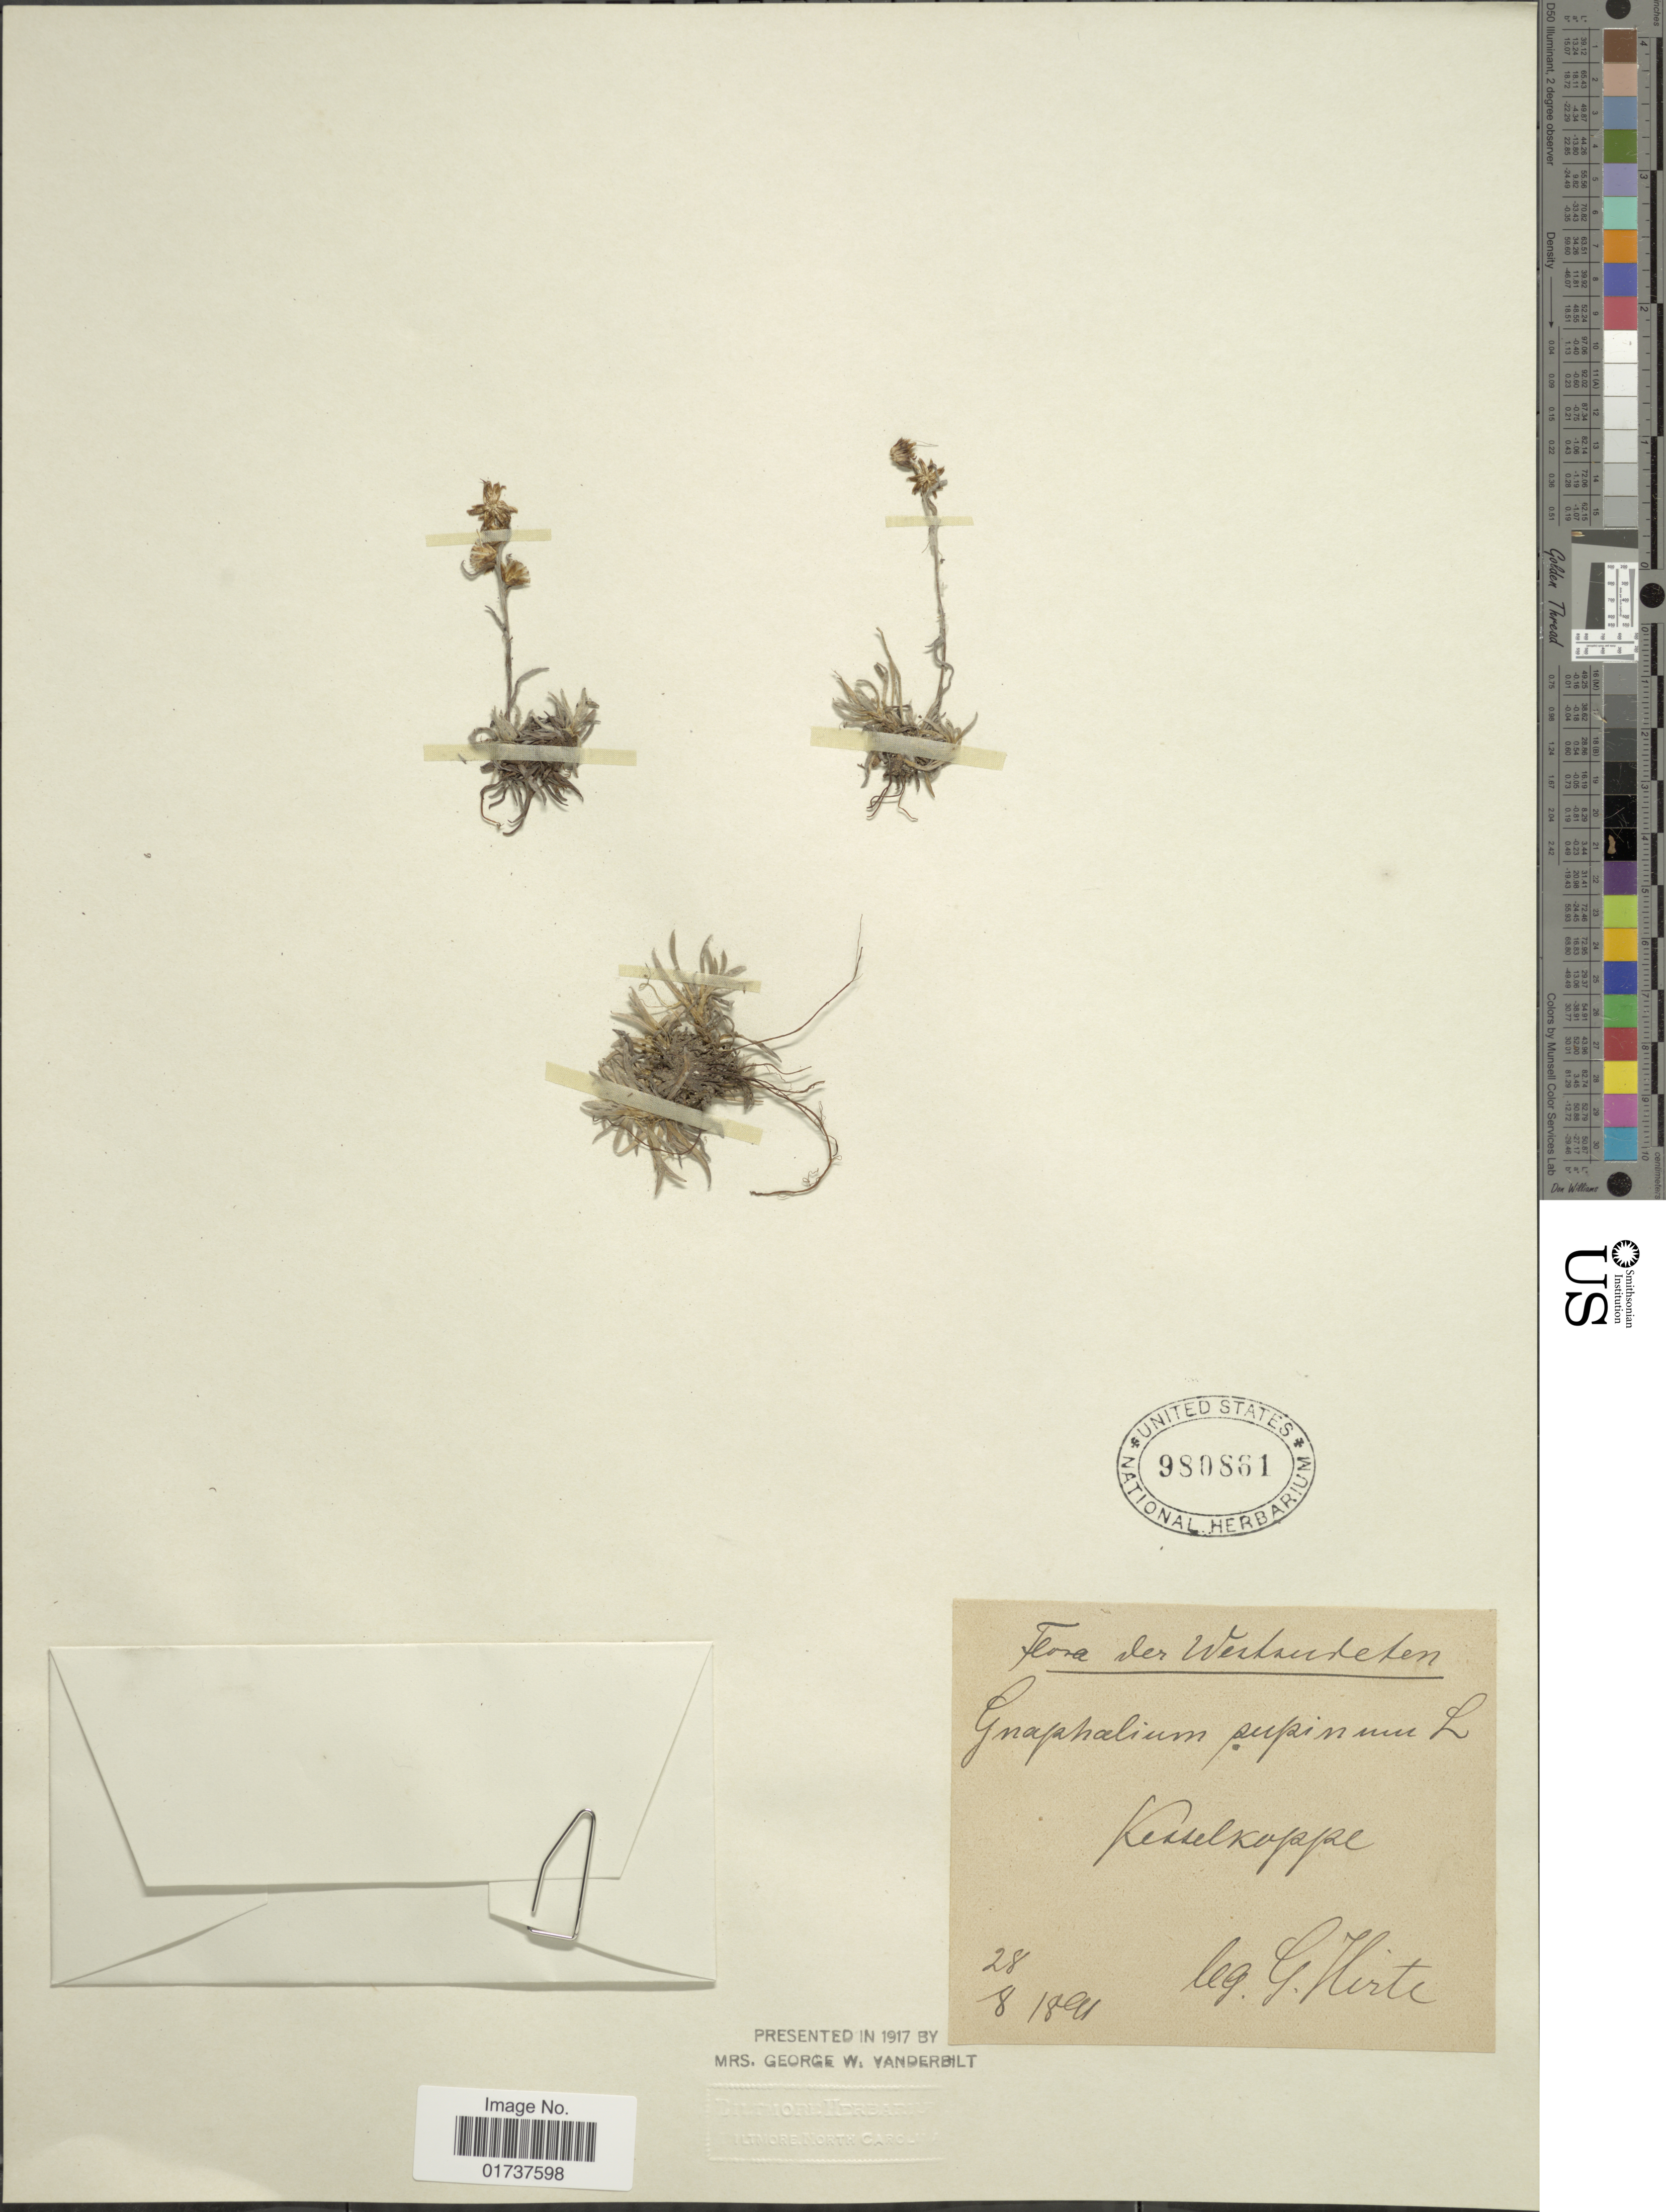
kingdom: Plantae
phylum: Tracheophyta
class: Magnoliopsida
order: Asterales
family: Asteraceae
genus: Gnaphalium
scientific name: Gnaphalium sp.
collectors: G. Hirte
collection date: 1891-08-28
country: Czechia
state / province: Liberec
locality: Werlzudelem, Kesselkoppe [interpreted]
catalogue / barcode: US 980861